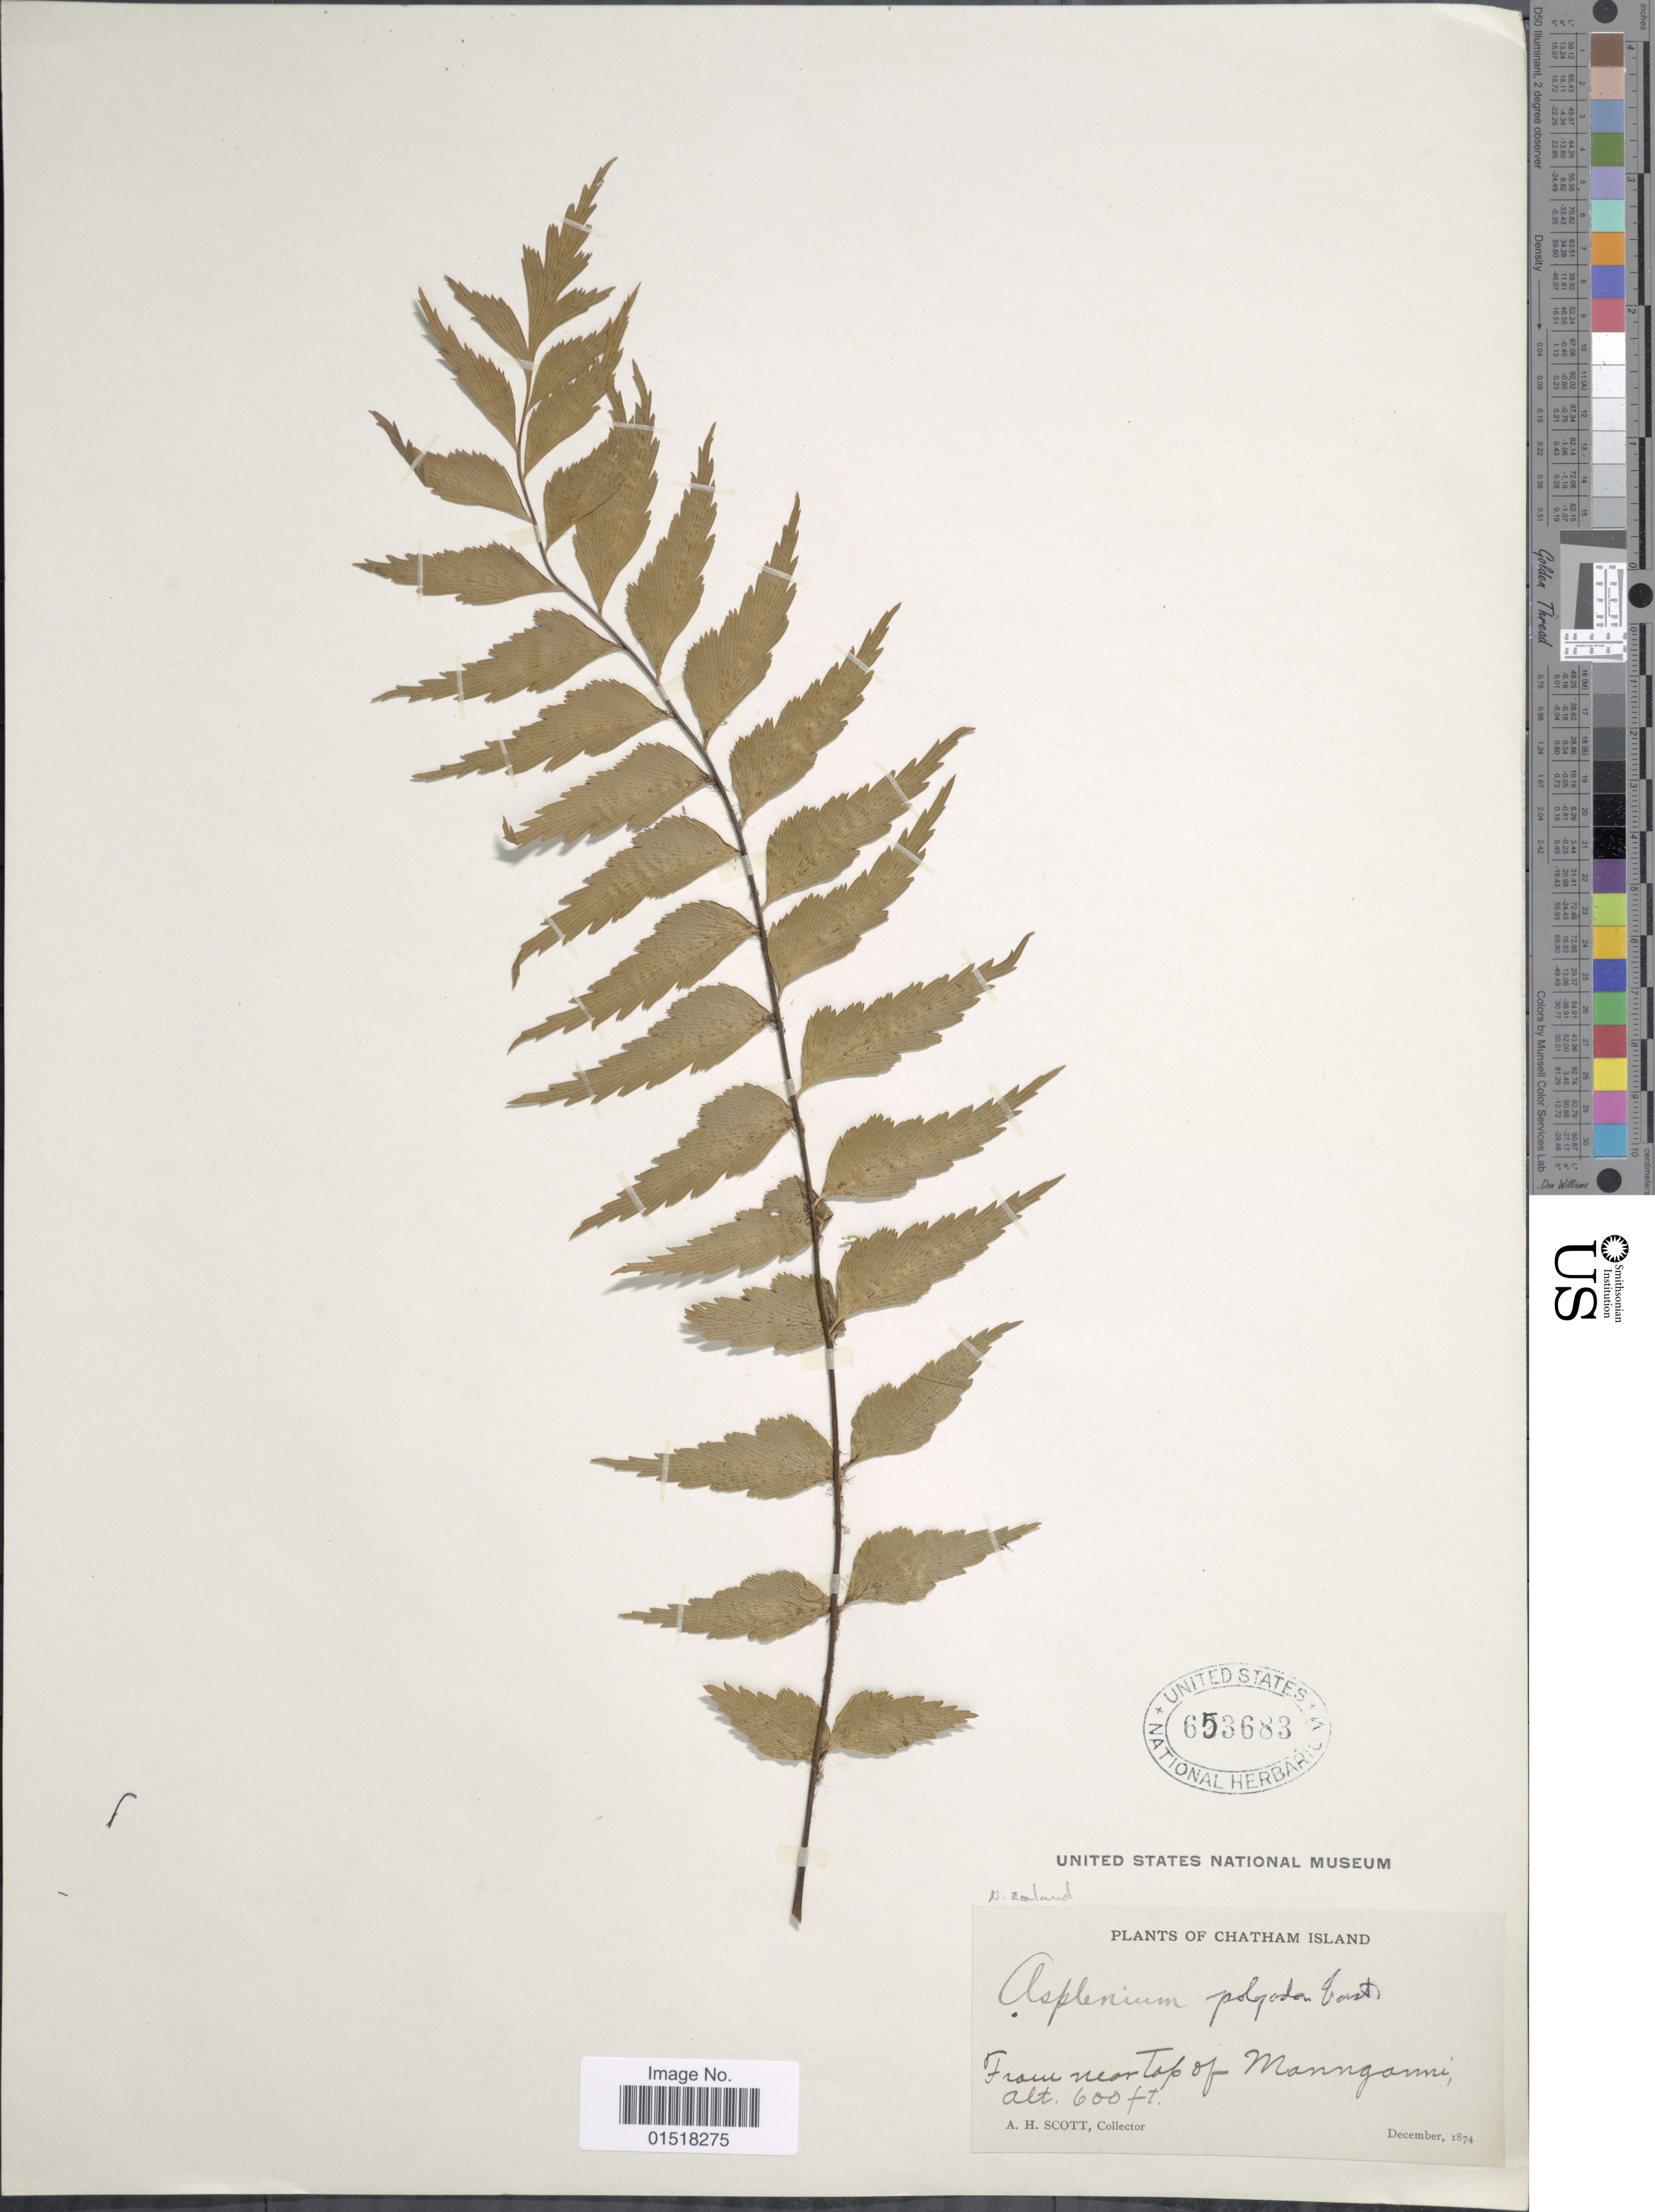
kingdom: Plantae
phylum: Tracheophyta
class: Polypodiopsida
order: Polypodiales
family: Aspleniaceae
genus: Asplenium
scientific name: Asplenium polyodon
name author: G. Forst.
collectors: A. H. Scott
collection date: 1874-12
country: New Zealand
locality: Chatham Island. From near Top of Mannganni.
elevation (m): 183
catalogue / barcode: US 653683